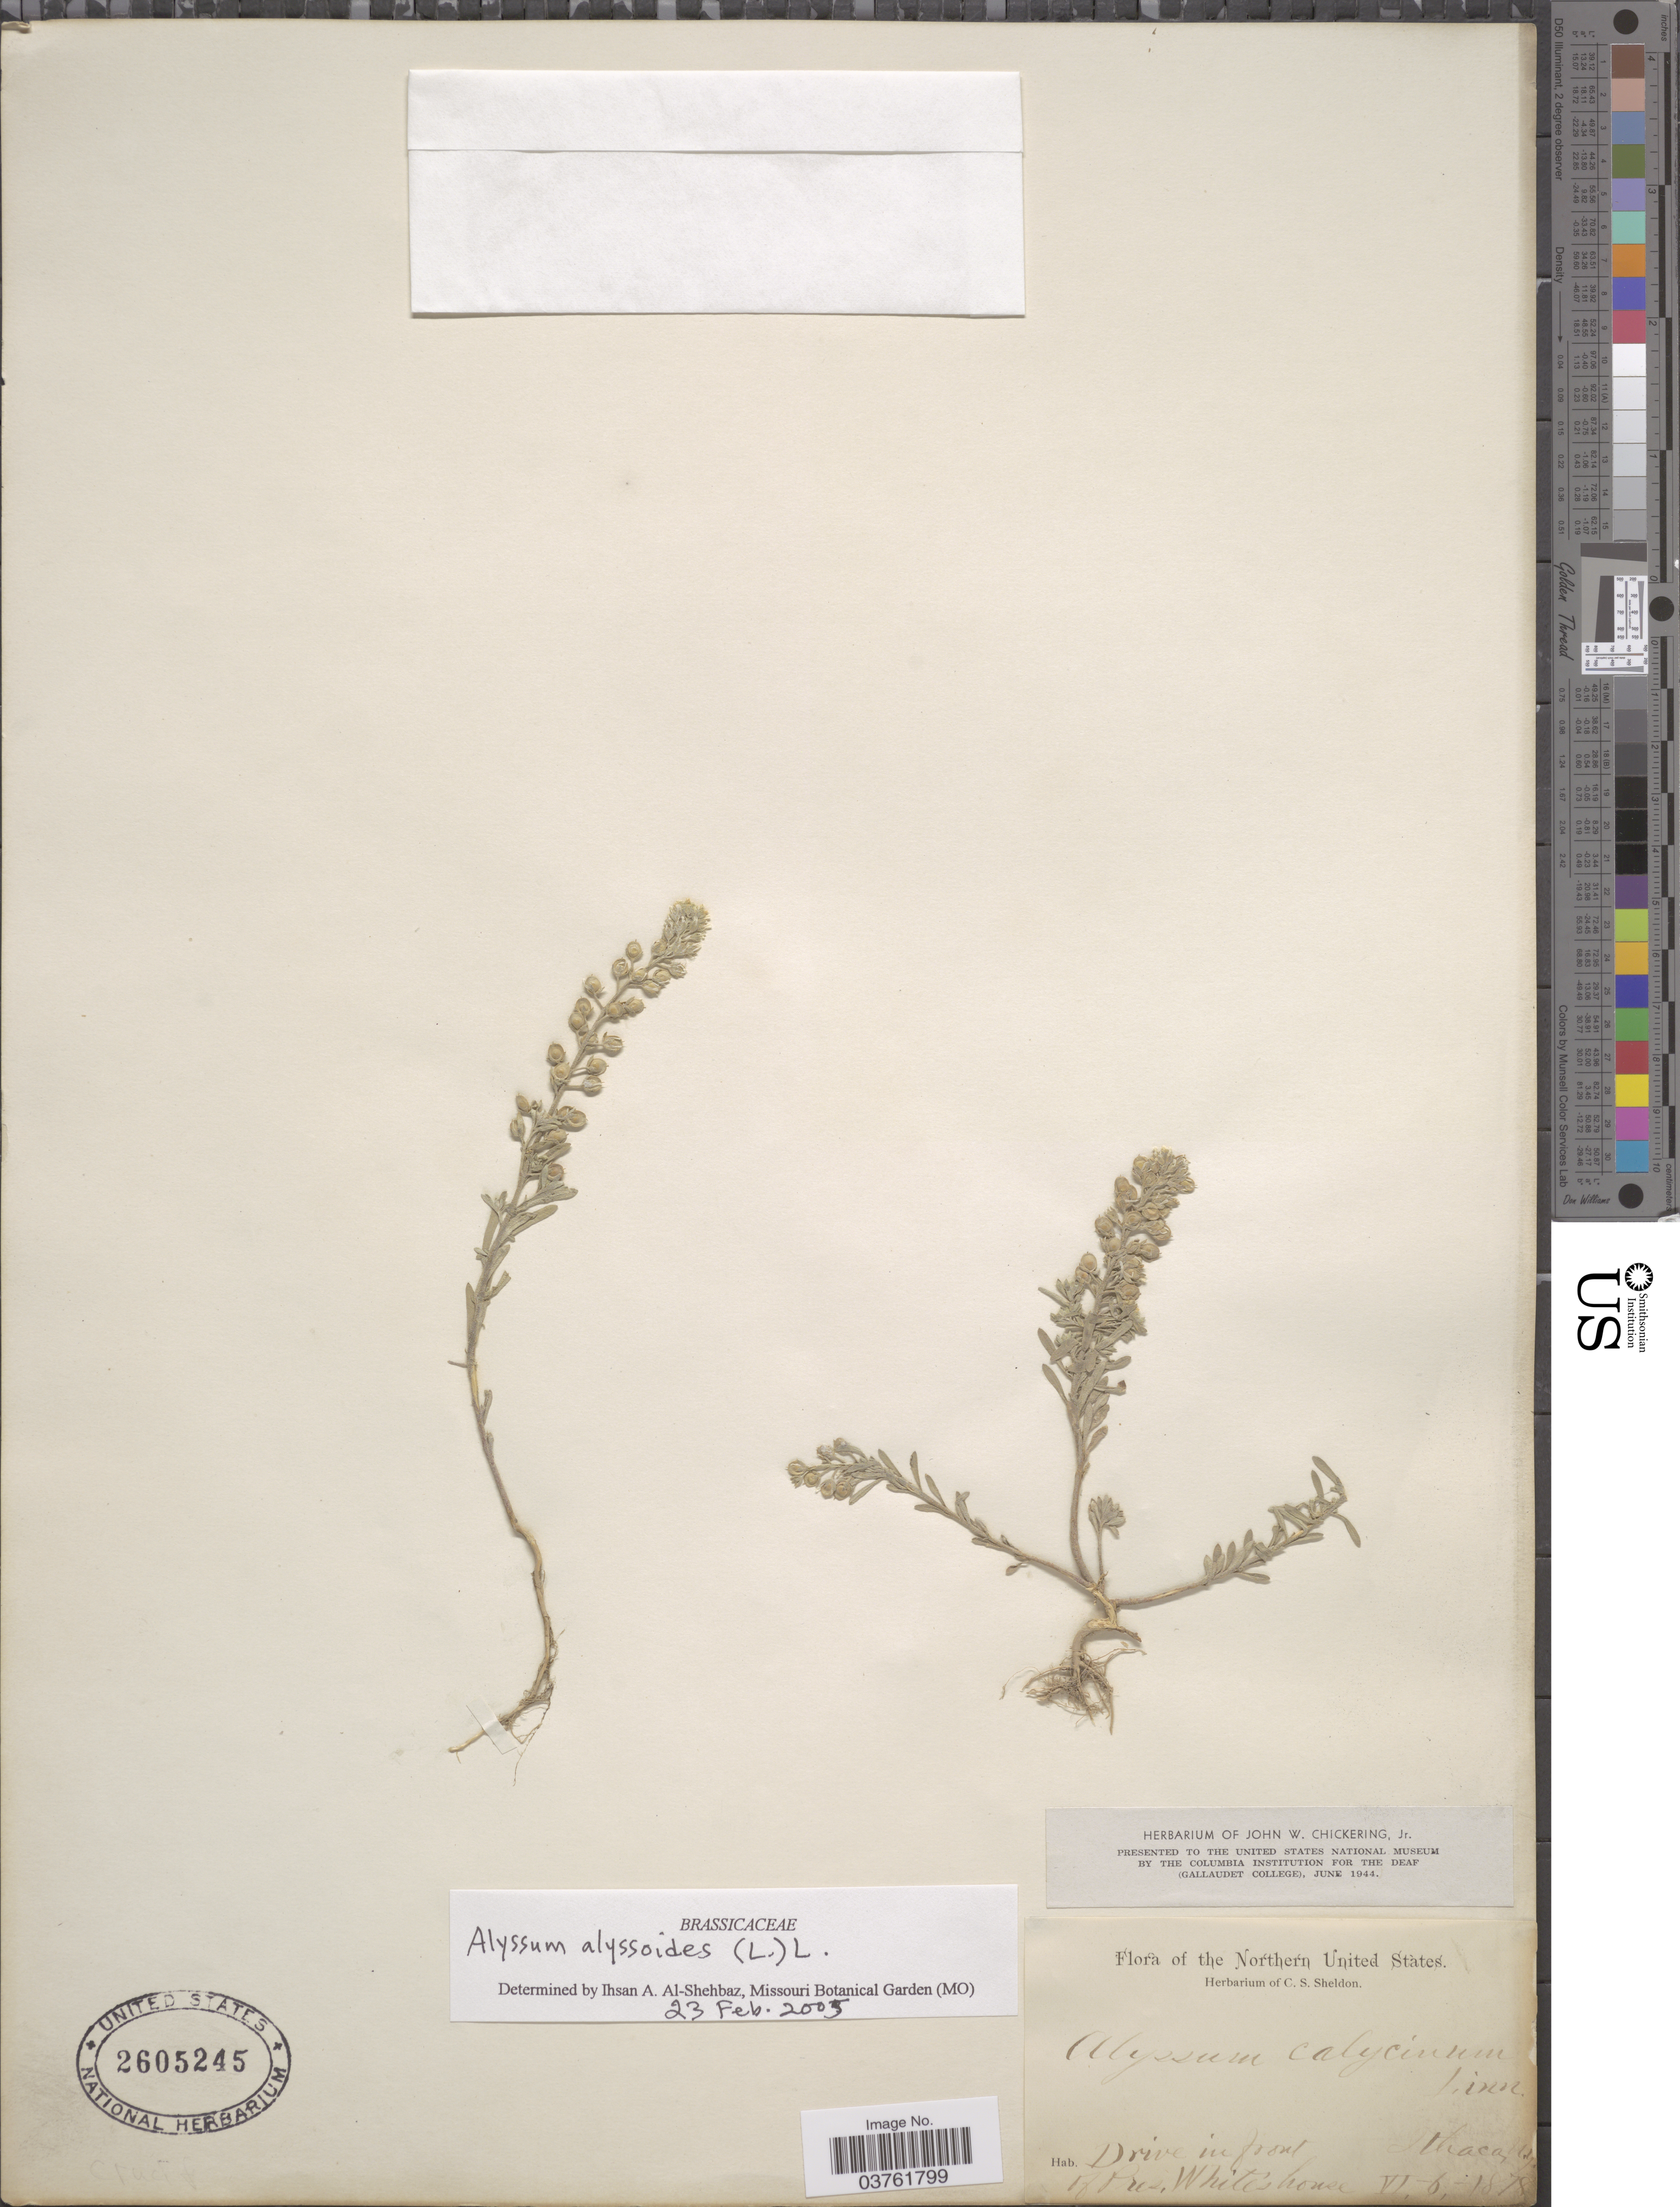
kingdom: Plantae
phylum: Tracheophyta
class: Magnoliopsida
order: Brassicales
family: Brassicaceae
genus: Alyssum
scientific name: Alyssum alyssoides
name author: (L.) L.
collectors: ex herb. C. S. Sheldon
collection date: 1878-06-06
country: United States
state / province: New York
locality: The Northern United States. Ithaca. Drive in front of Pres, Whites house.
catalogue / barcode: US 2605245